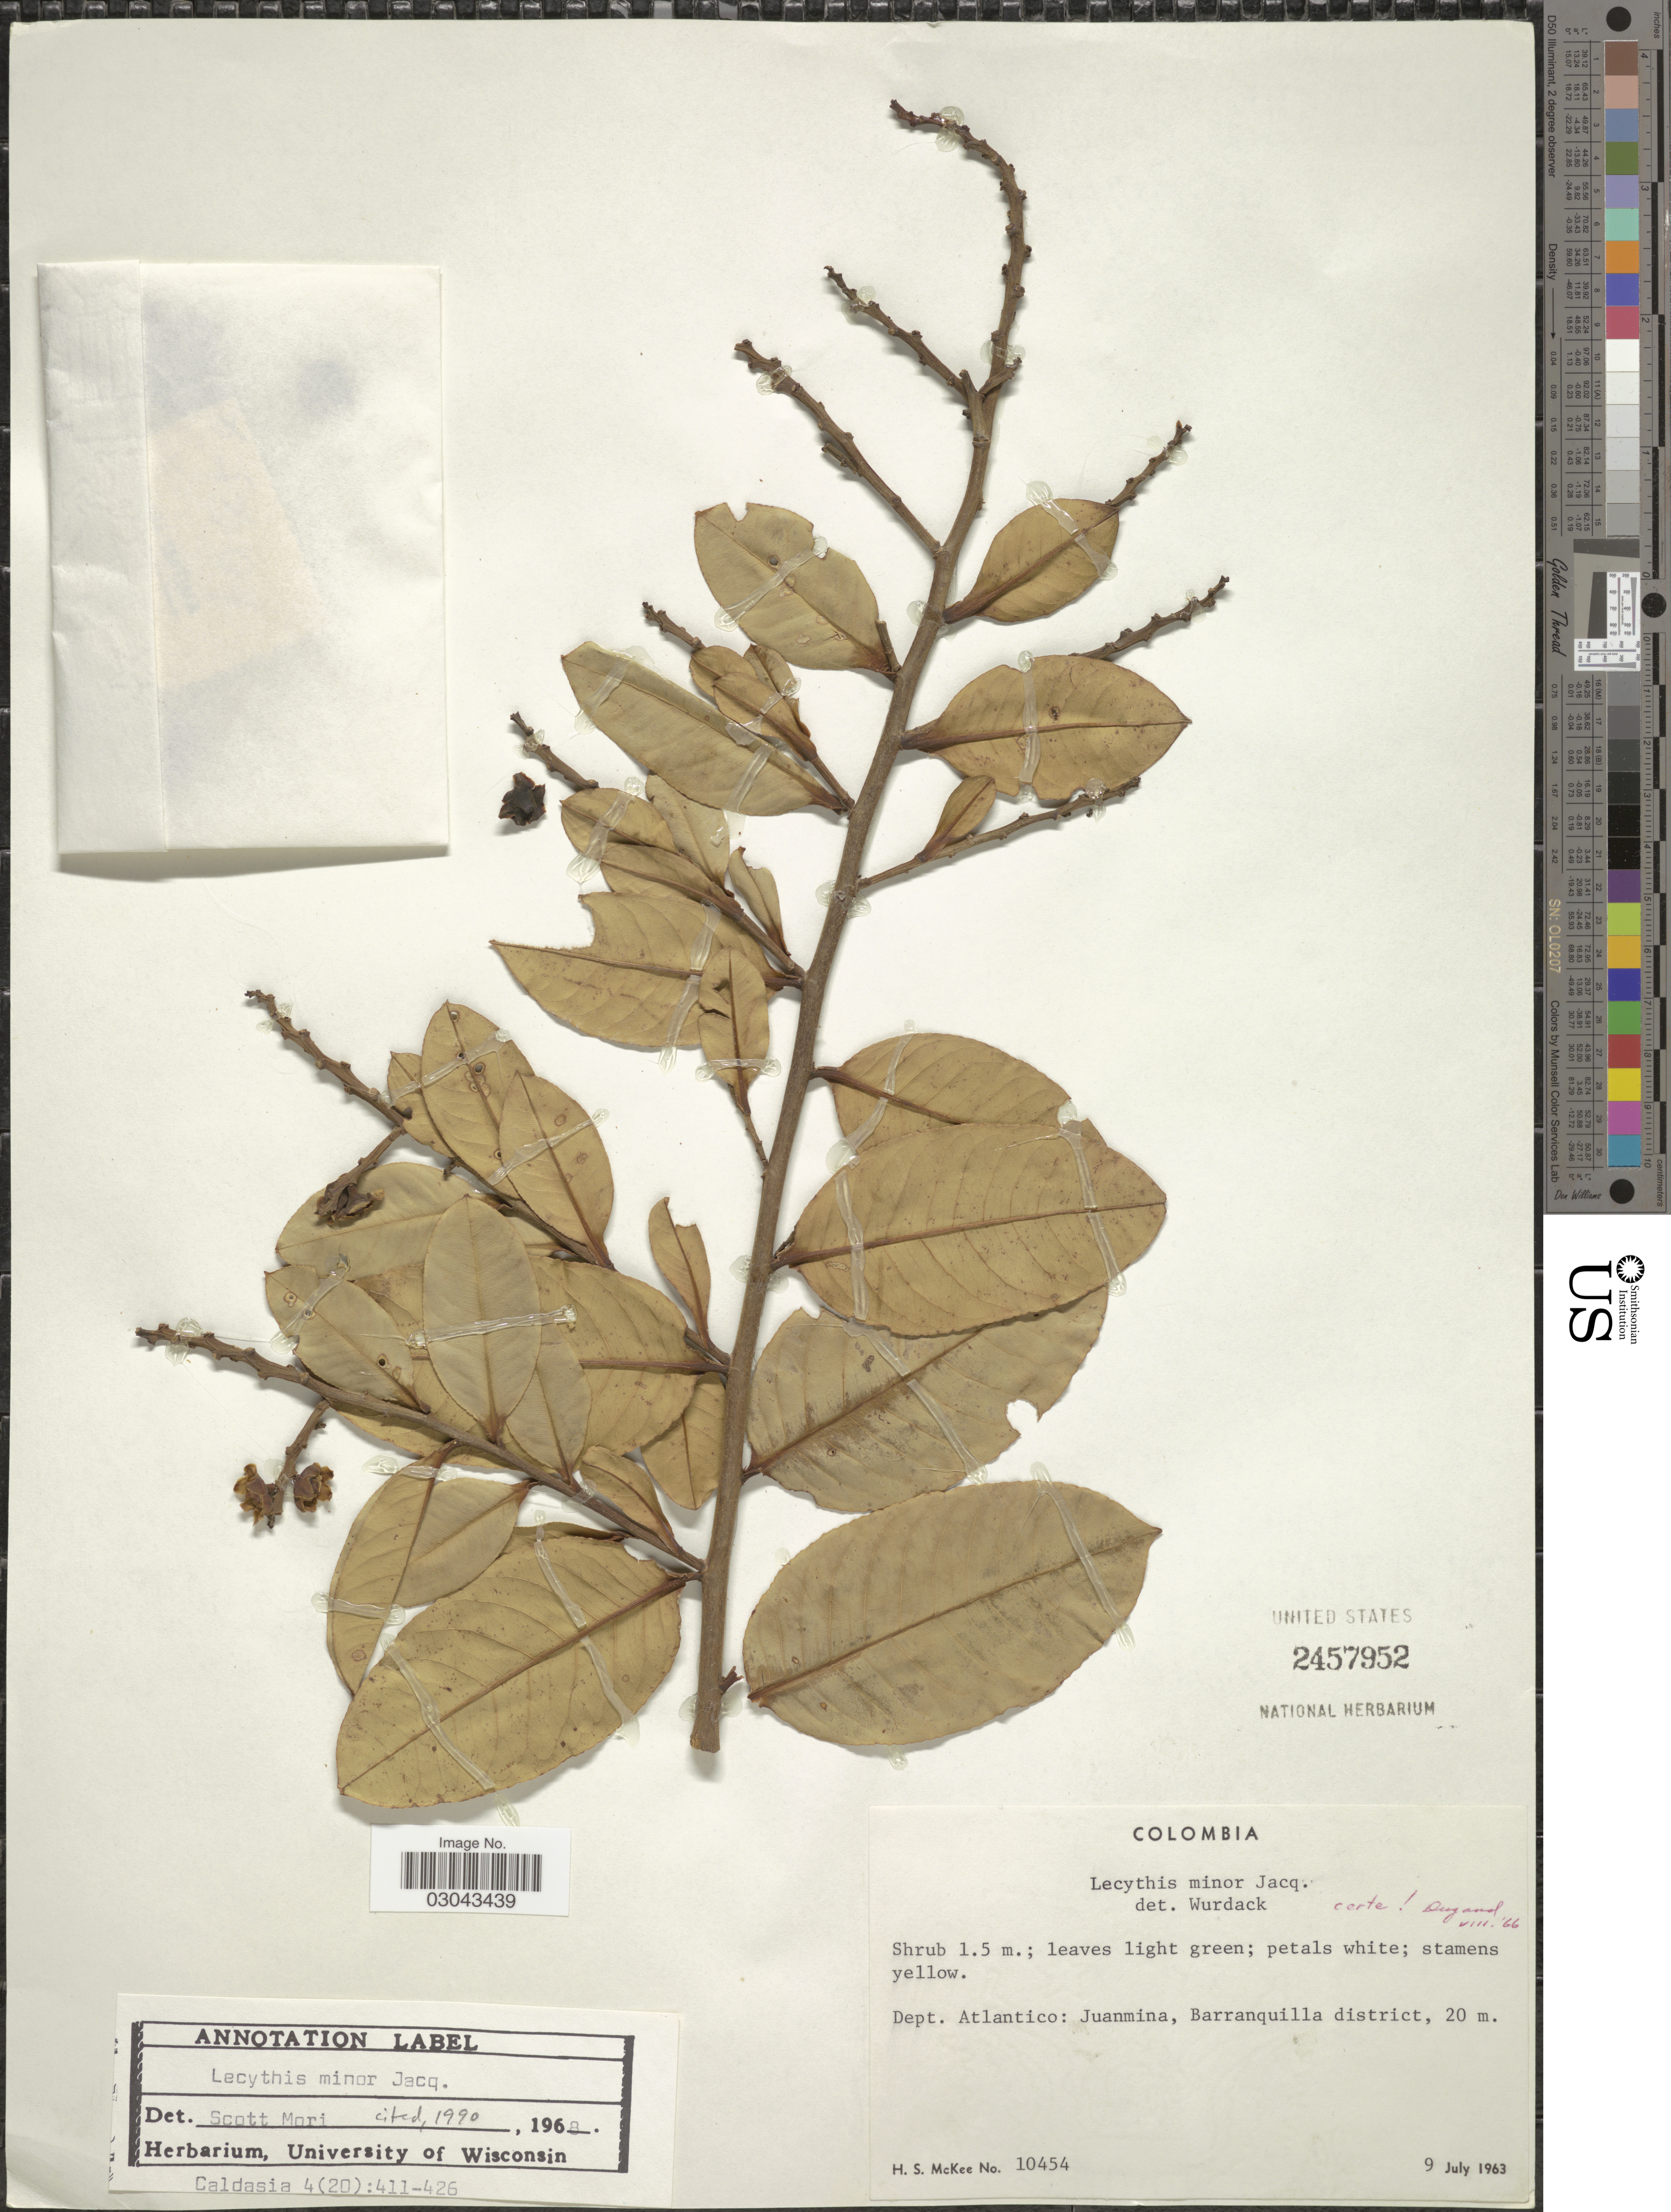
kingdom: Plantae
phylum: Tracheophyta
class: Magnoliopsida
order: Ericales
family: Lecythidaceae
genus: Lecythis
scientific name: Lecythis minor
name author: Jacq.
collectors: H. S. McKee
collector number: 10454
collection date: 1963-07-09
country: Colombia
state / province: Atlántico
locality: Dept. Atlantico: Juanmina, Barranquilla district.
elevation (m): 20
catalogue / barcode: US 2457952